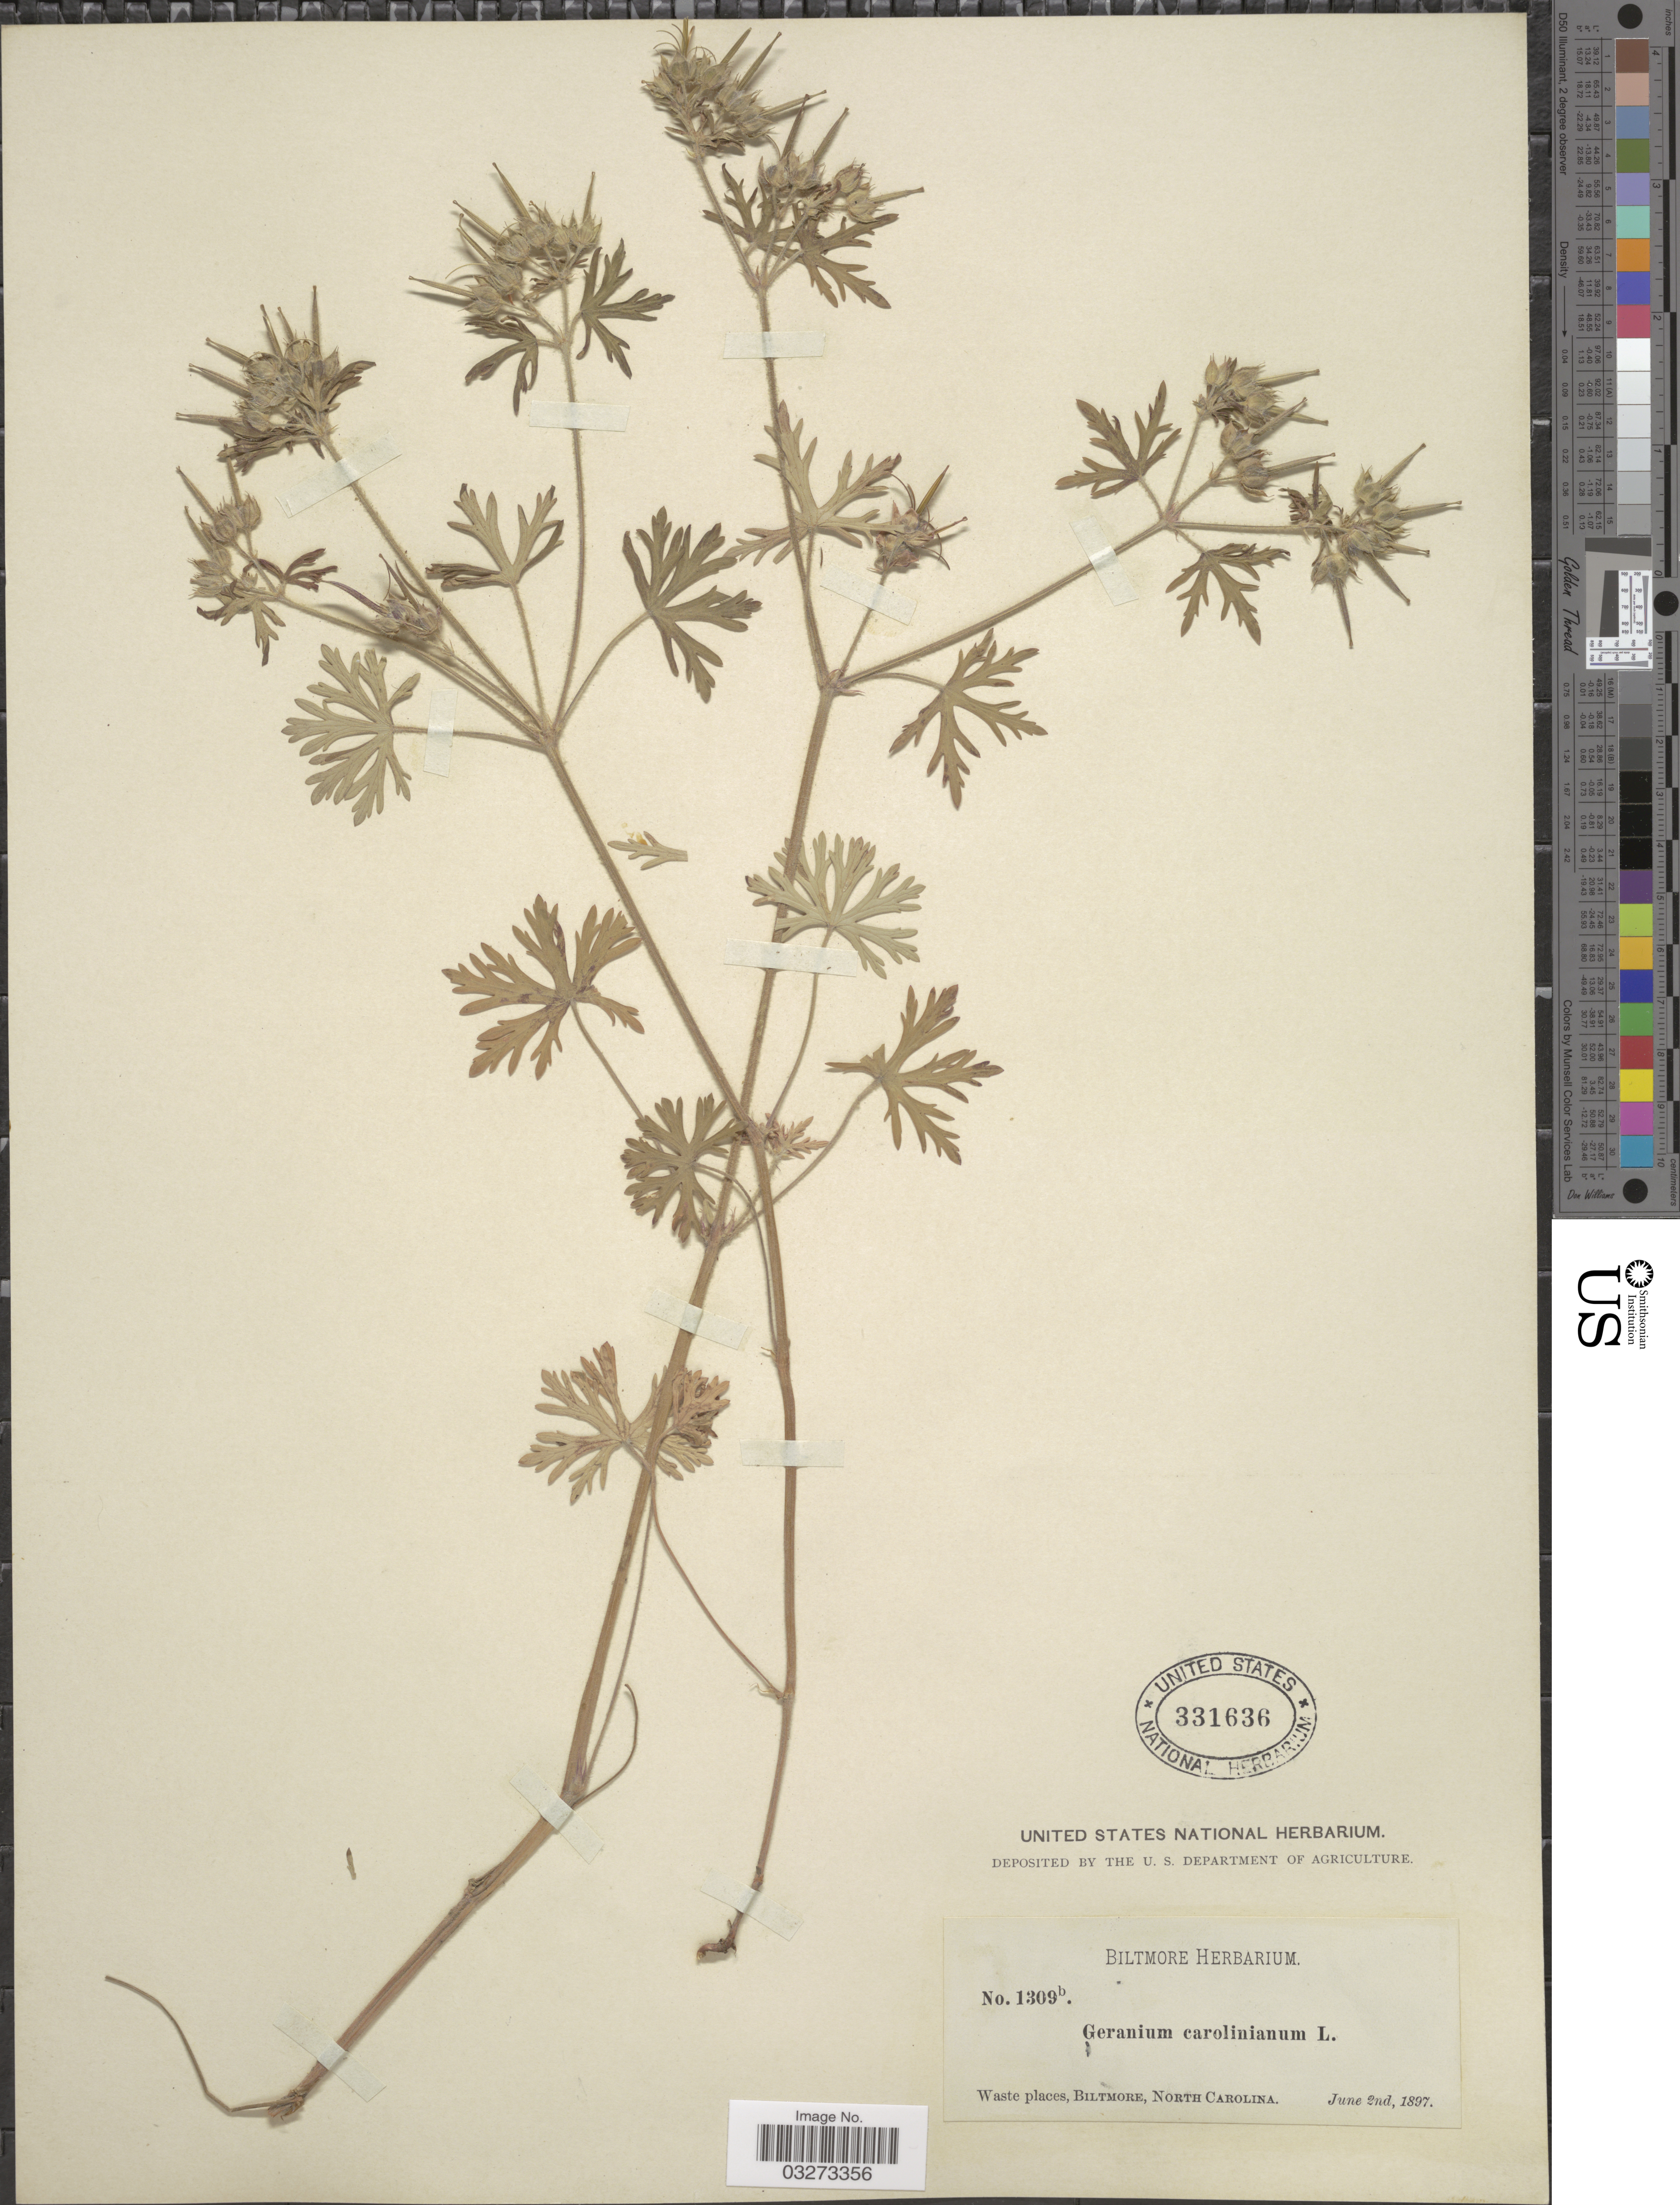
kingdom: Plantae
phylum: Tracheophyta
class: Magnoliopsida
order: Geraniales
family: Geraniaceae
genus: Geranium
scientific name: Geranium carolinianum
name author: L.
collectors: ex herb. Biltmore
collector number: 1309b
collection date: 1897-06-02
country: United States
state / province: North Carolina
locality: Waste places, Biltmore.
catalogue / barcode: US 331636